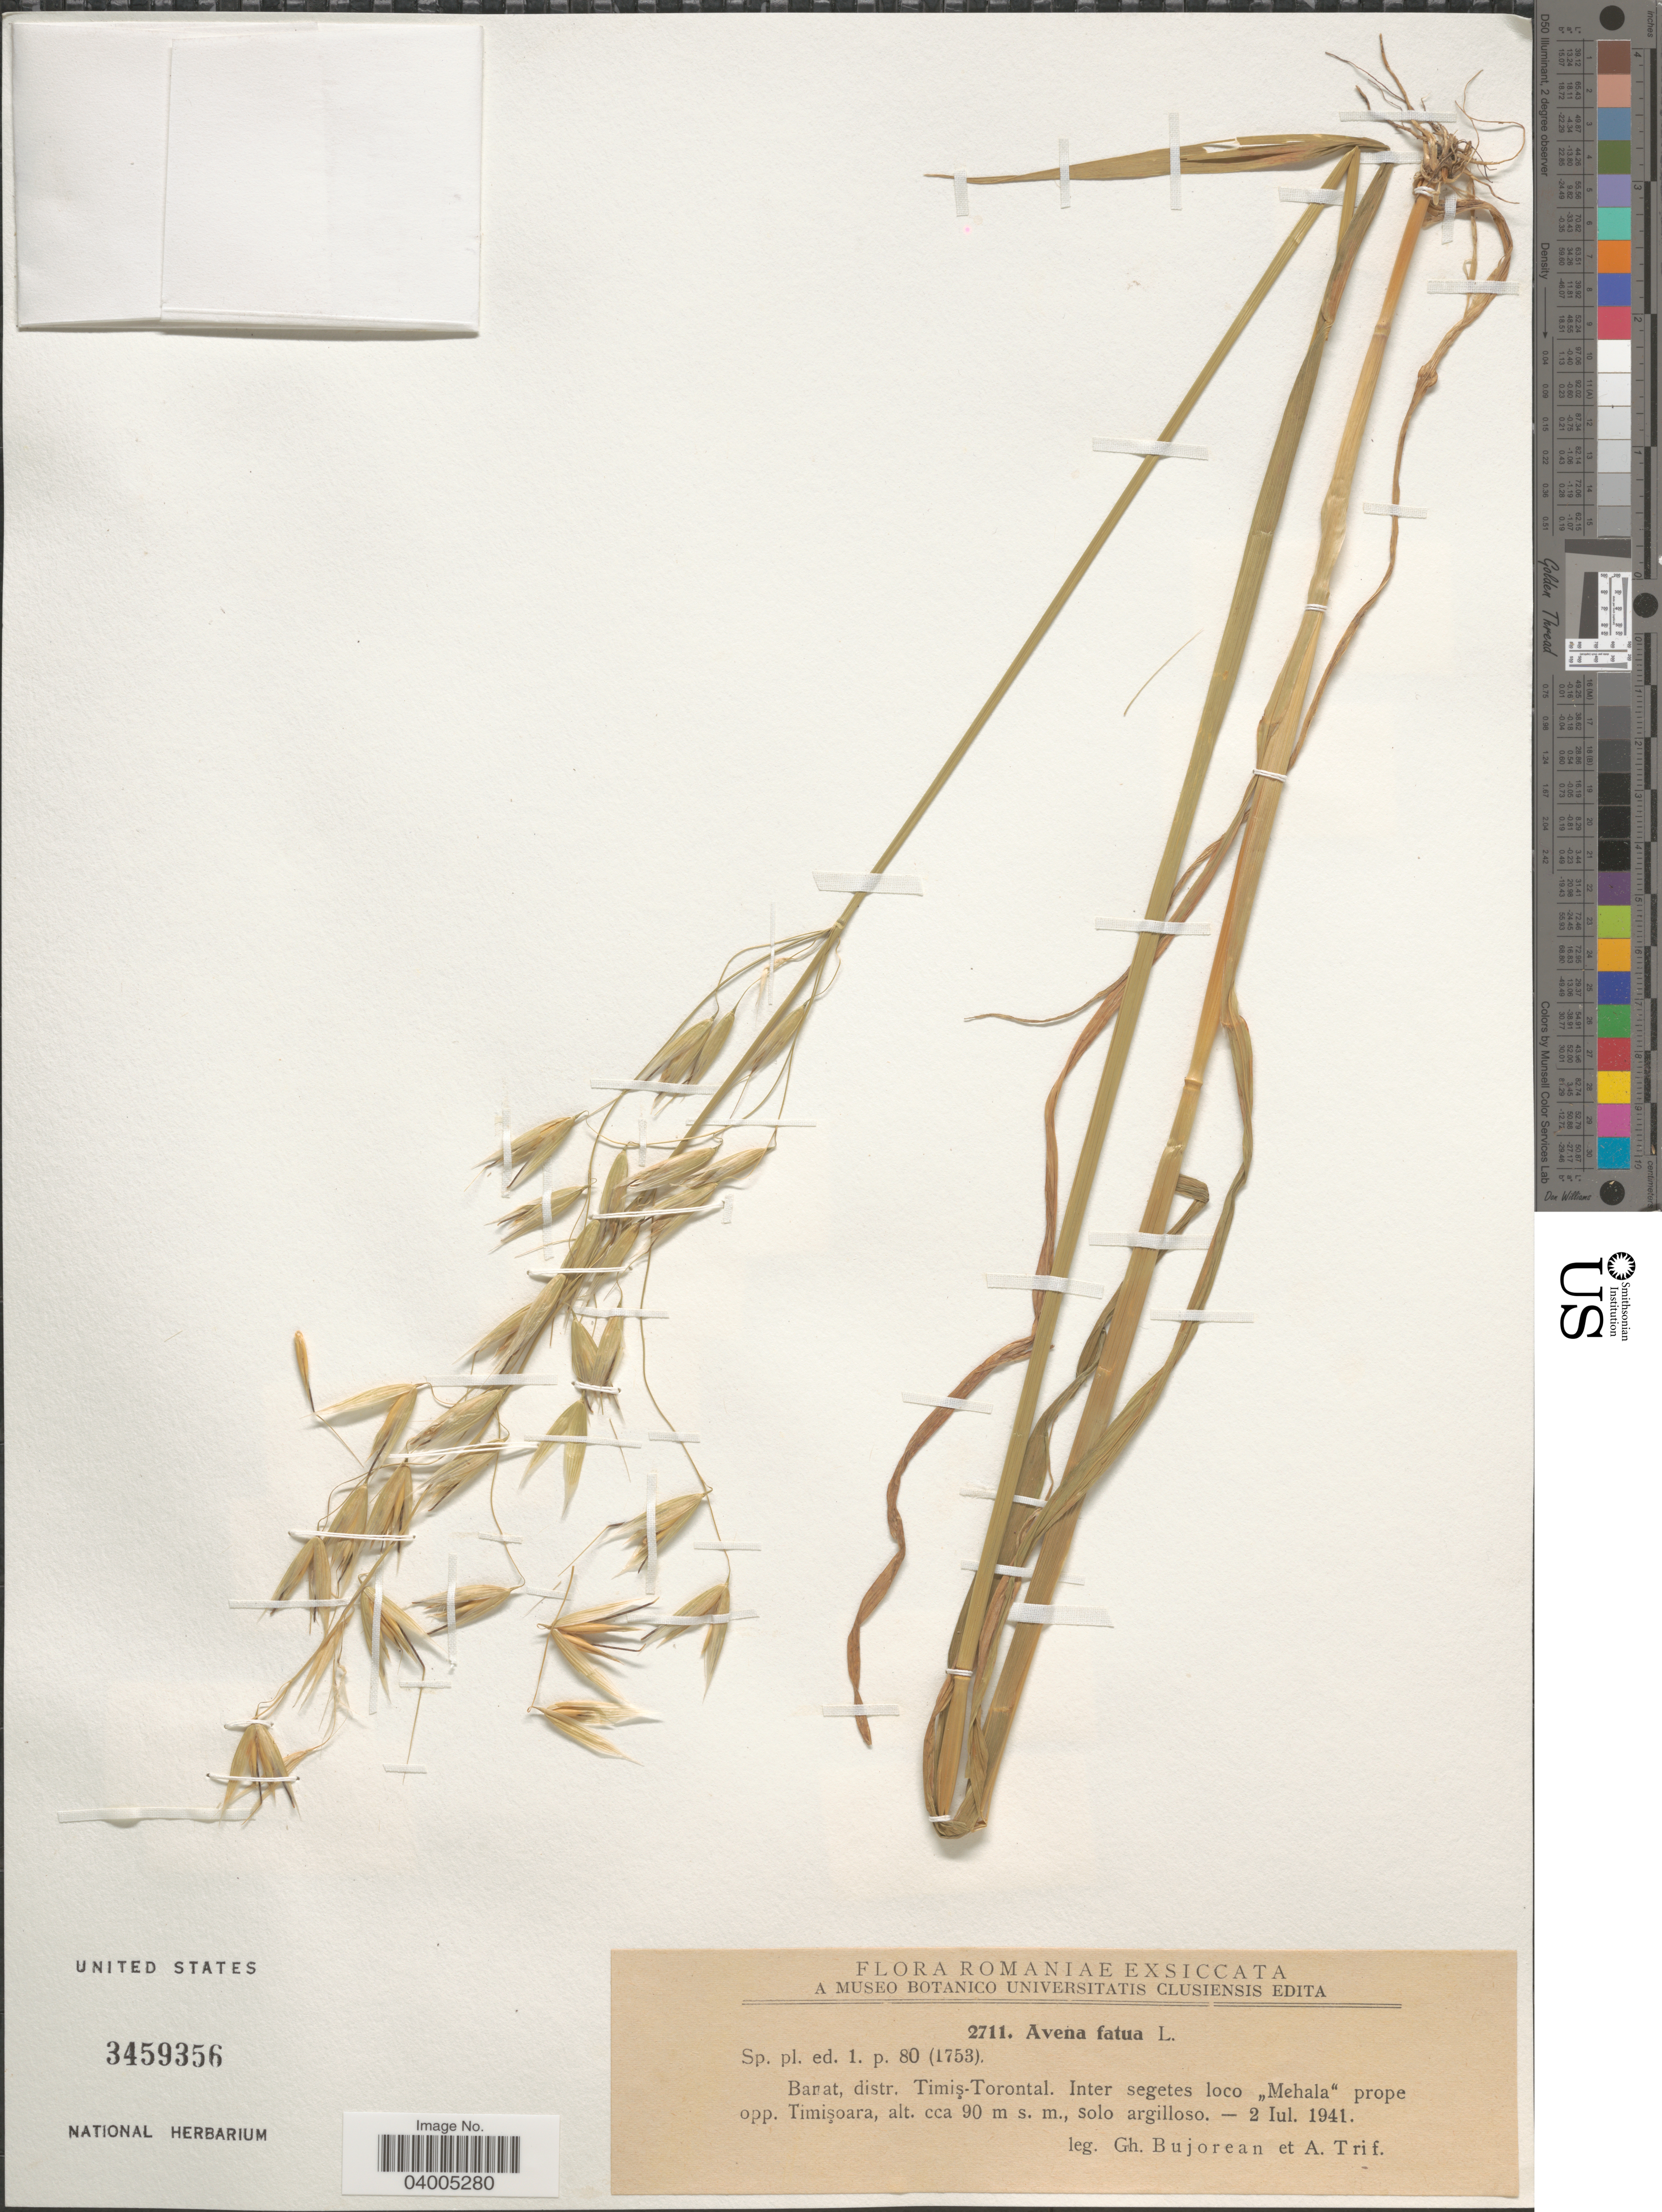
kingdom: Plantae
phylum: Tracheophyta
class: Liliopsida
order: Poales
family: Poaceae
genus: Avena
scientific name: Avena fatua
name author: L.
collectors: G. Bujorean & A. Trif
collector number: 2711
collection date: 1941-07-02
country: Romania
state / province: Timis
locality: Banat, distr. Timiş-Torontal. Inter segetes loco "Mehala" prope opp. Timişoara.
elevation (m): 90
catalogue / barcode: US 3459356